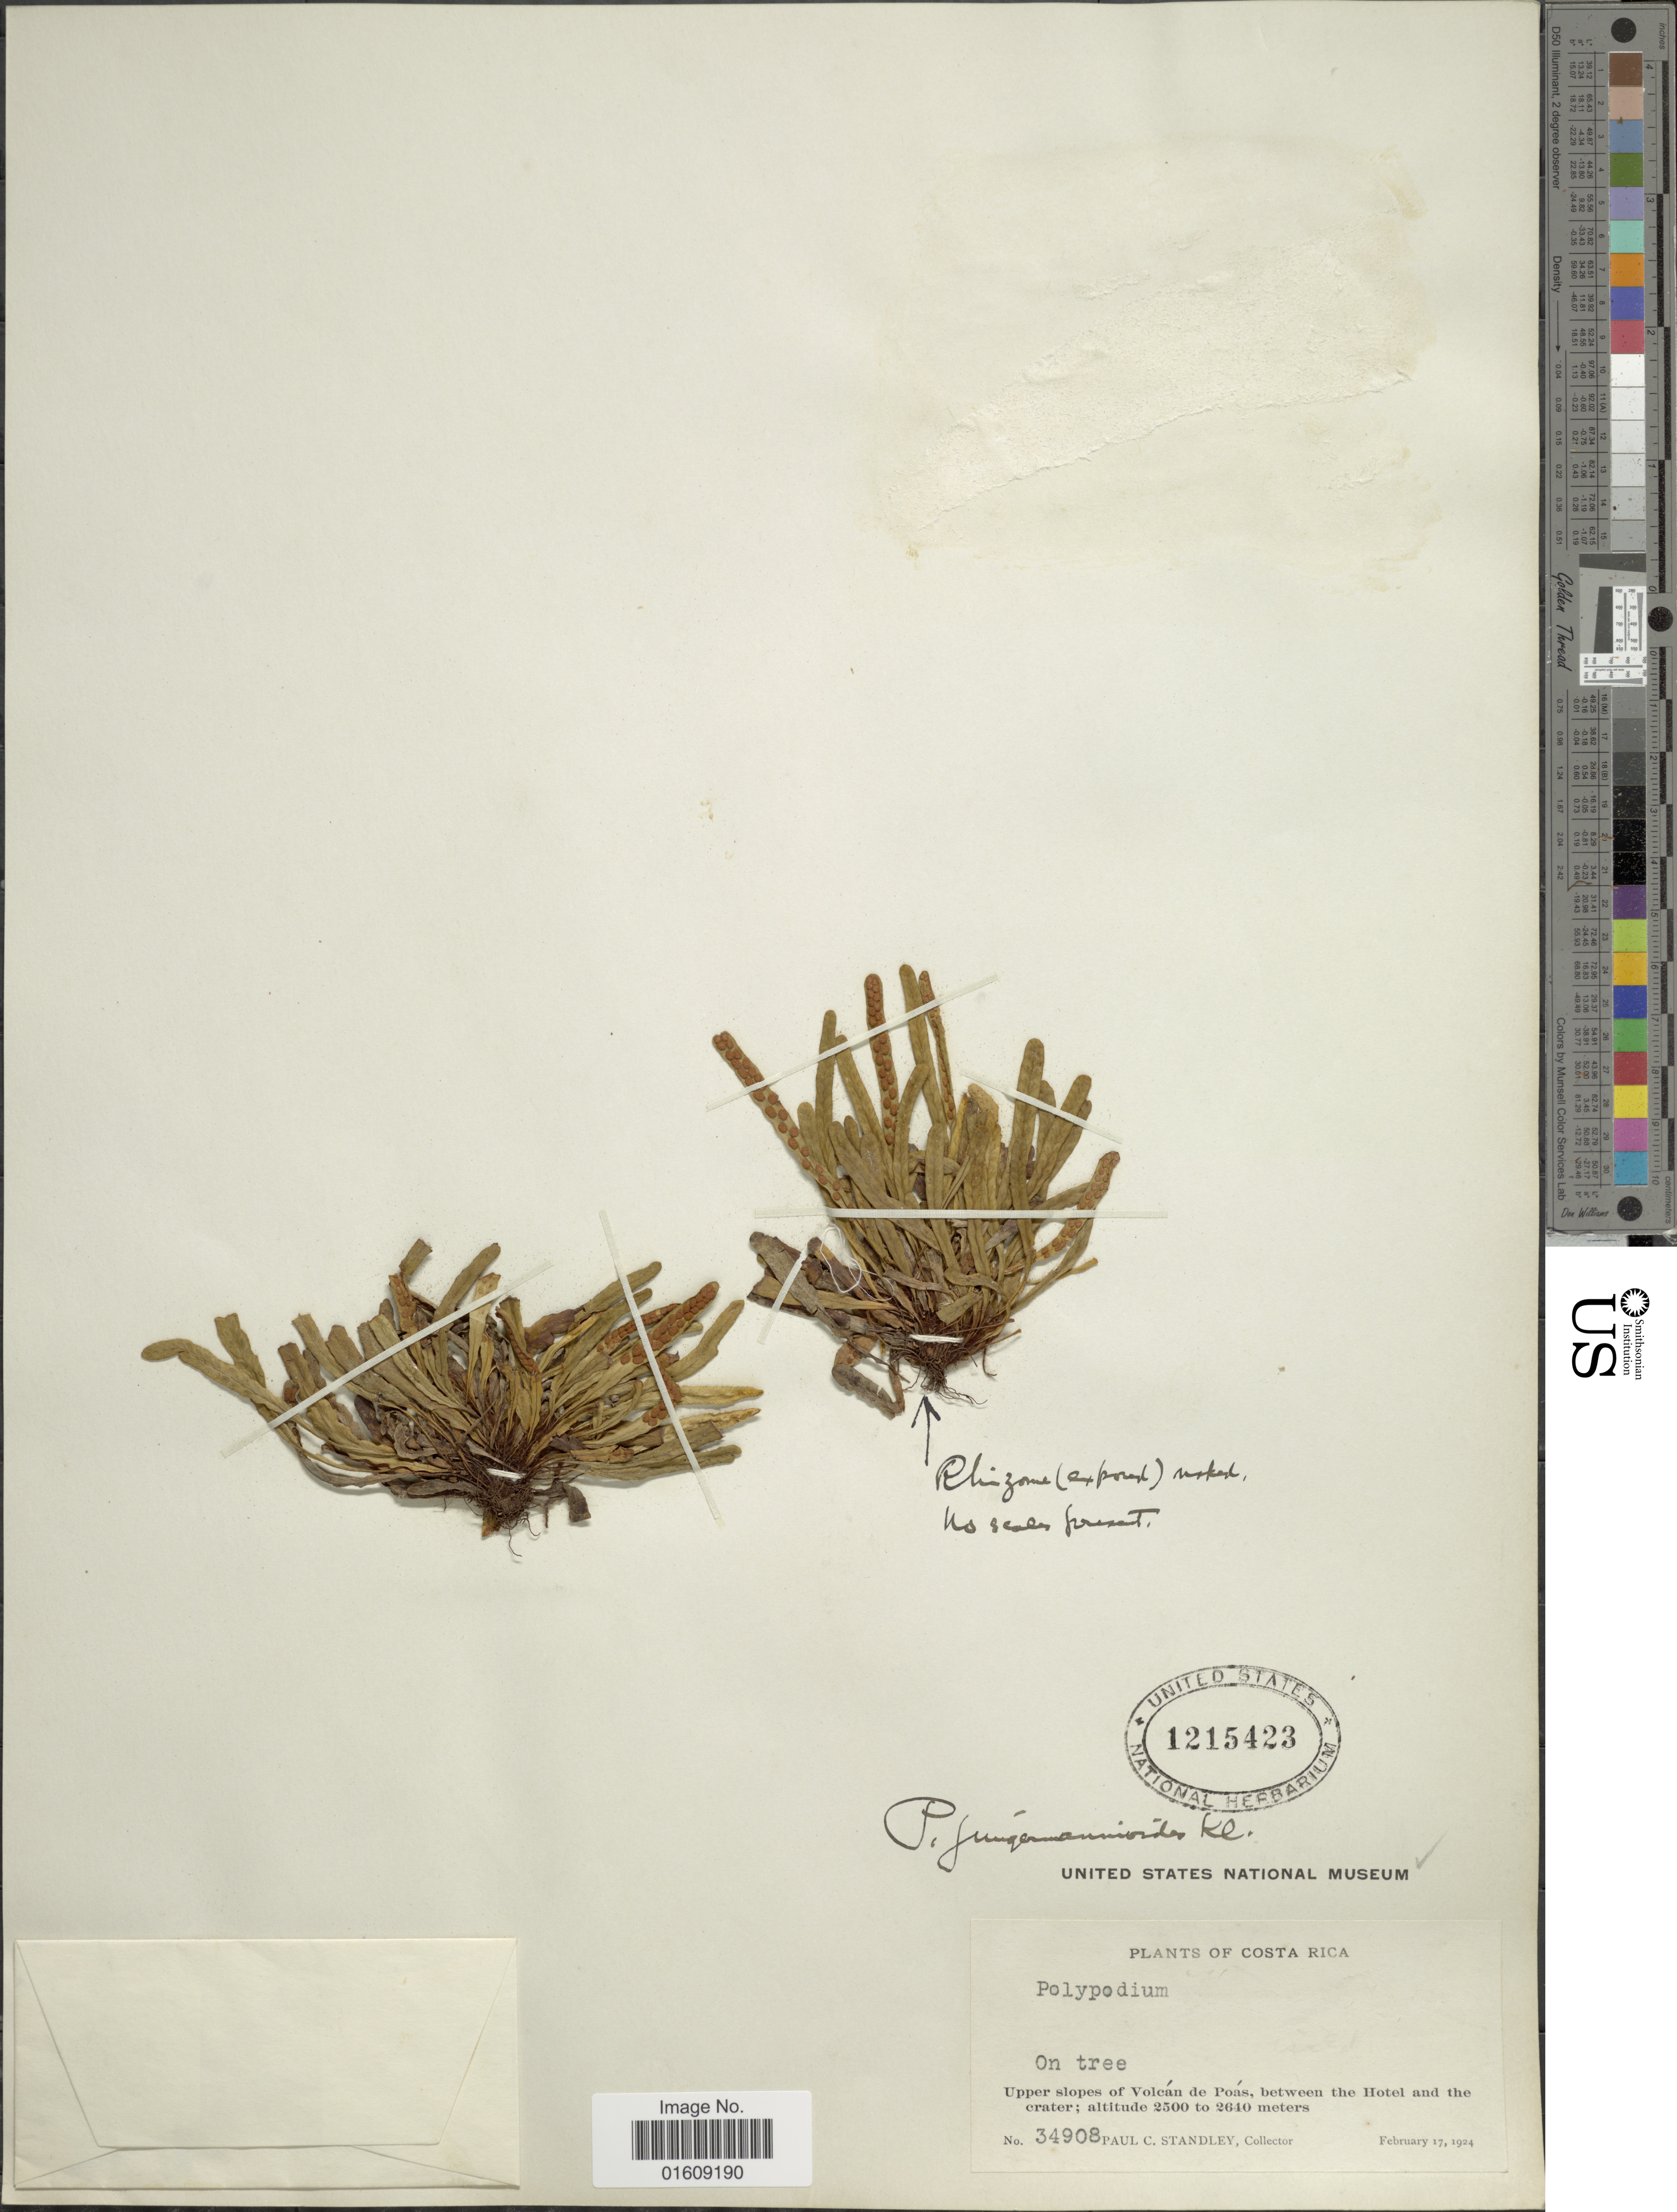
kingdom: Plantae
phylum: Tracheophyta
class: Polypodiopsida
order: Polypodiales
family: Polypodiaceae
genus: Ceradenia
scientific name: Ceradenia jungermannioides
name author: (Klotzsch) L.E. Bishop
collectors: P. C. Standley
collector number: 34908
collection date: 1924-02-17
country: Costa Rica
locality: Costa Rica, upper slopes of Volcán de Poás, between the Hotel and the crater.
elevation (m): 2500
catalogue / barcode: US 1215423